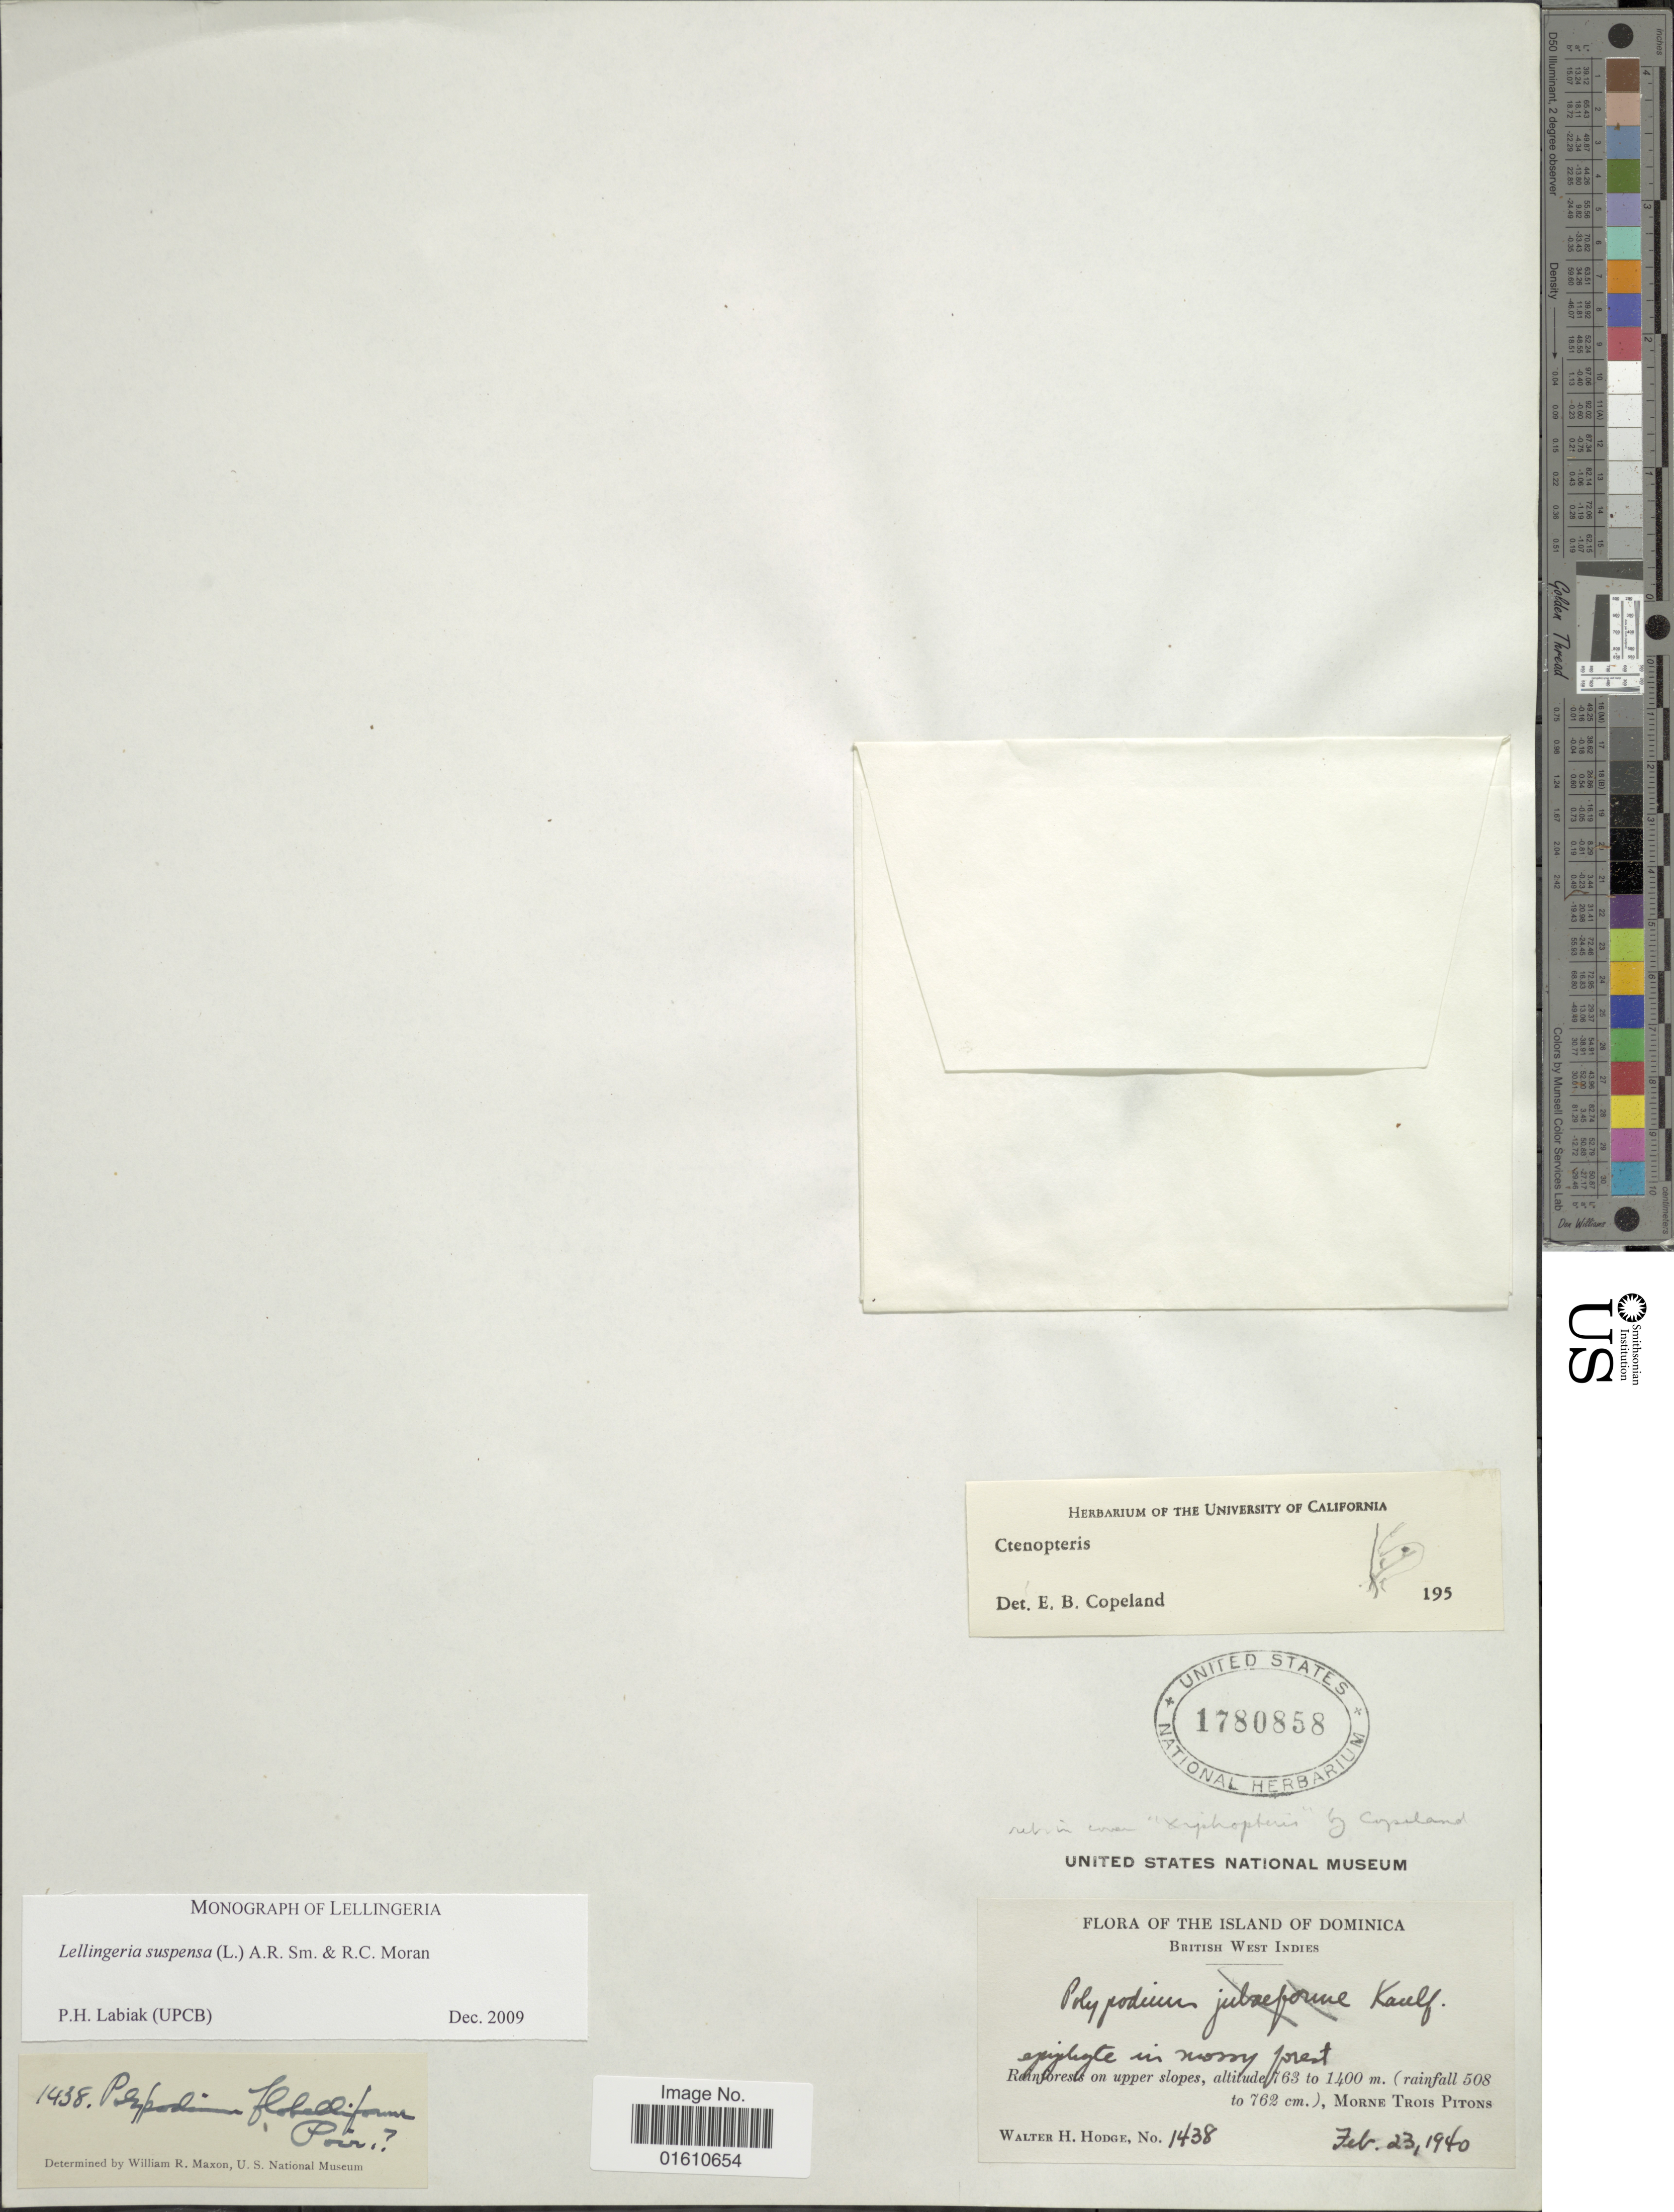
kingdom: Plantae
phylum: Tracheophyta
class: Polypodiopsida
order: Polypodiales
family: Polypodiaceae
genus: Lellingeria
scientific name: Lellingeria suspensa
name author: (L.) A.R. Sm. & R.C. Moran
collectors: W. Hodge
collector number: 1438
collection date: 1940-02-23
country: Dominica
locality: Island Of Dominica, British West India, rainforests on upper slopes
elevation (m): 763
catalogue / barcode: US 1780858